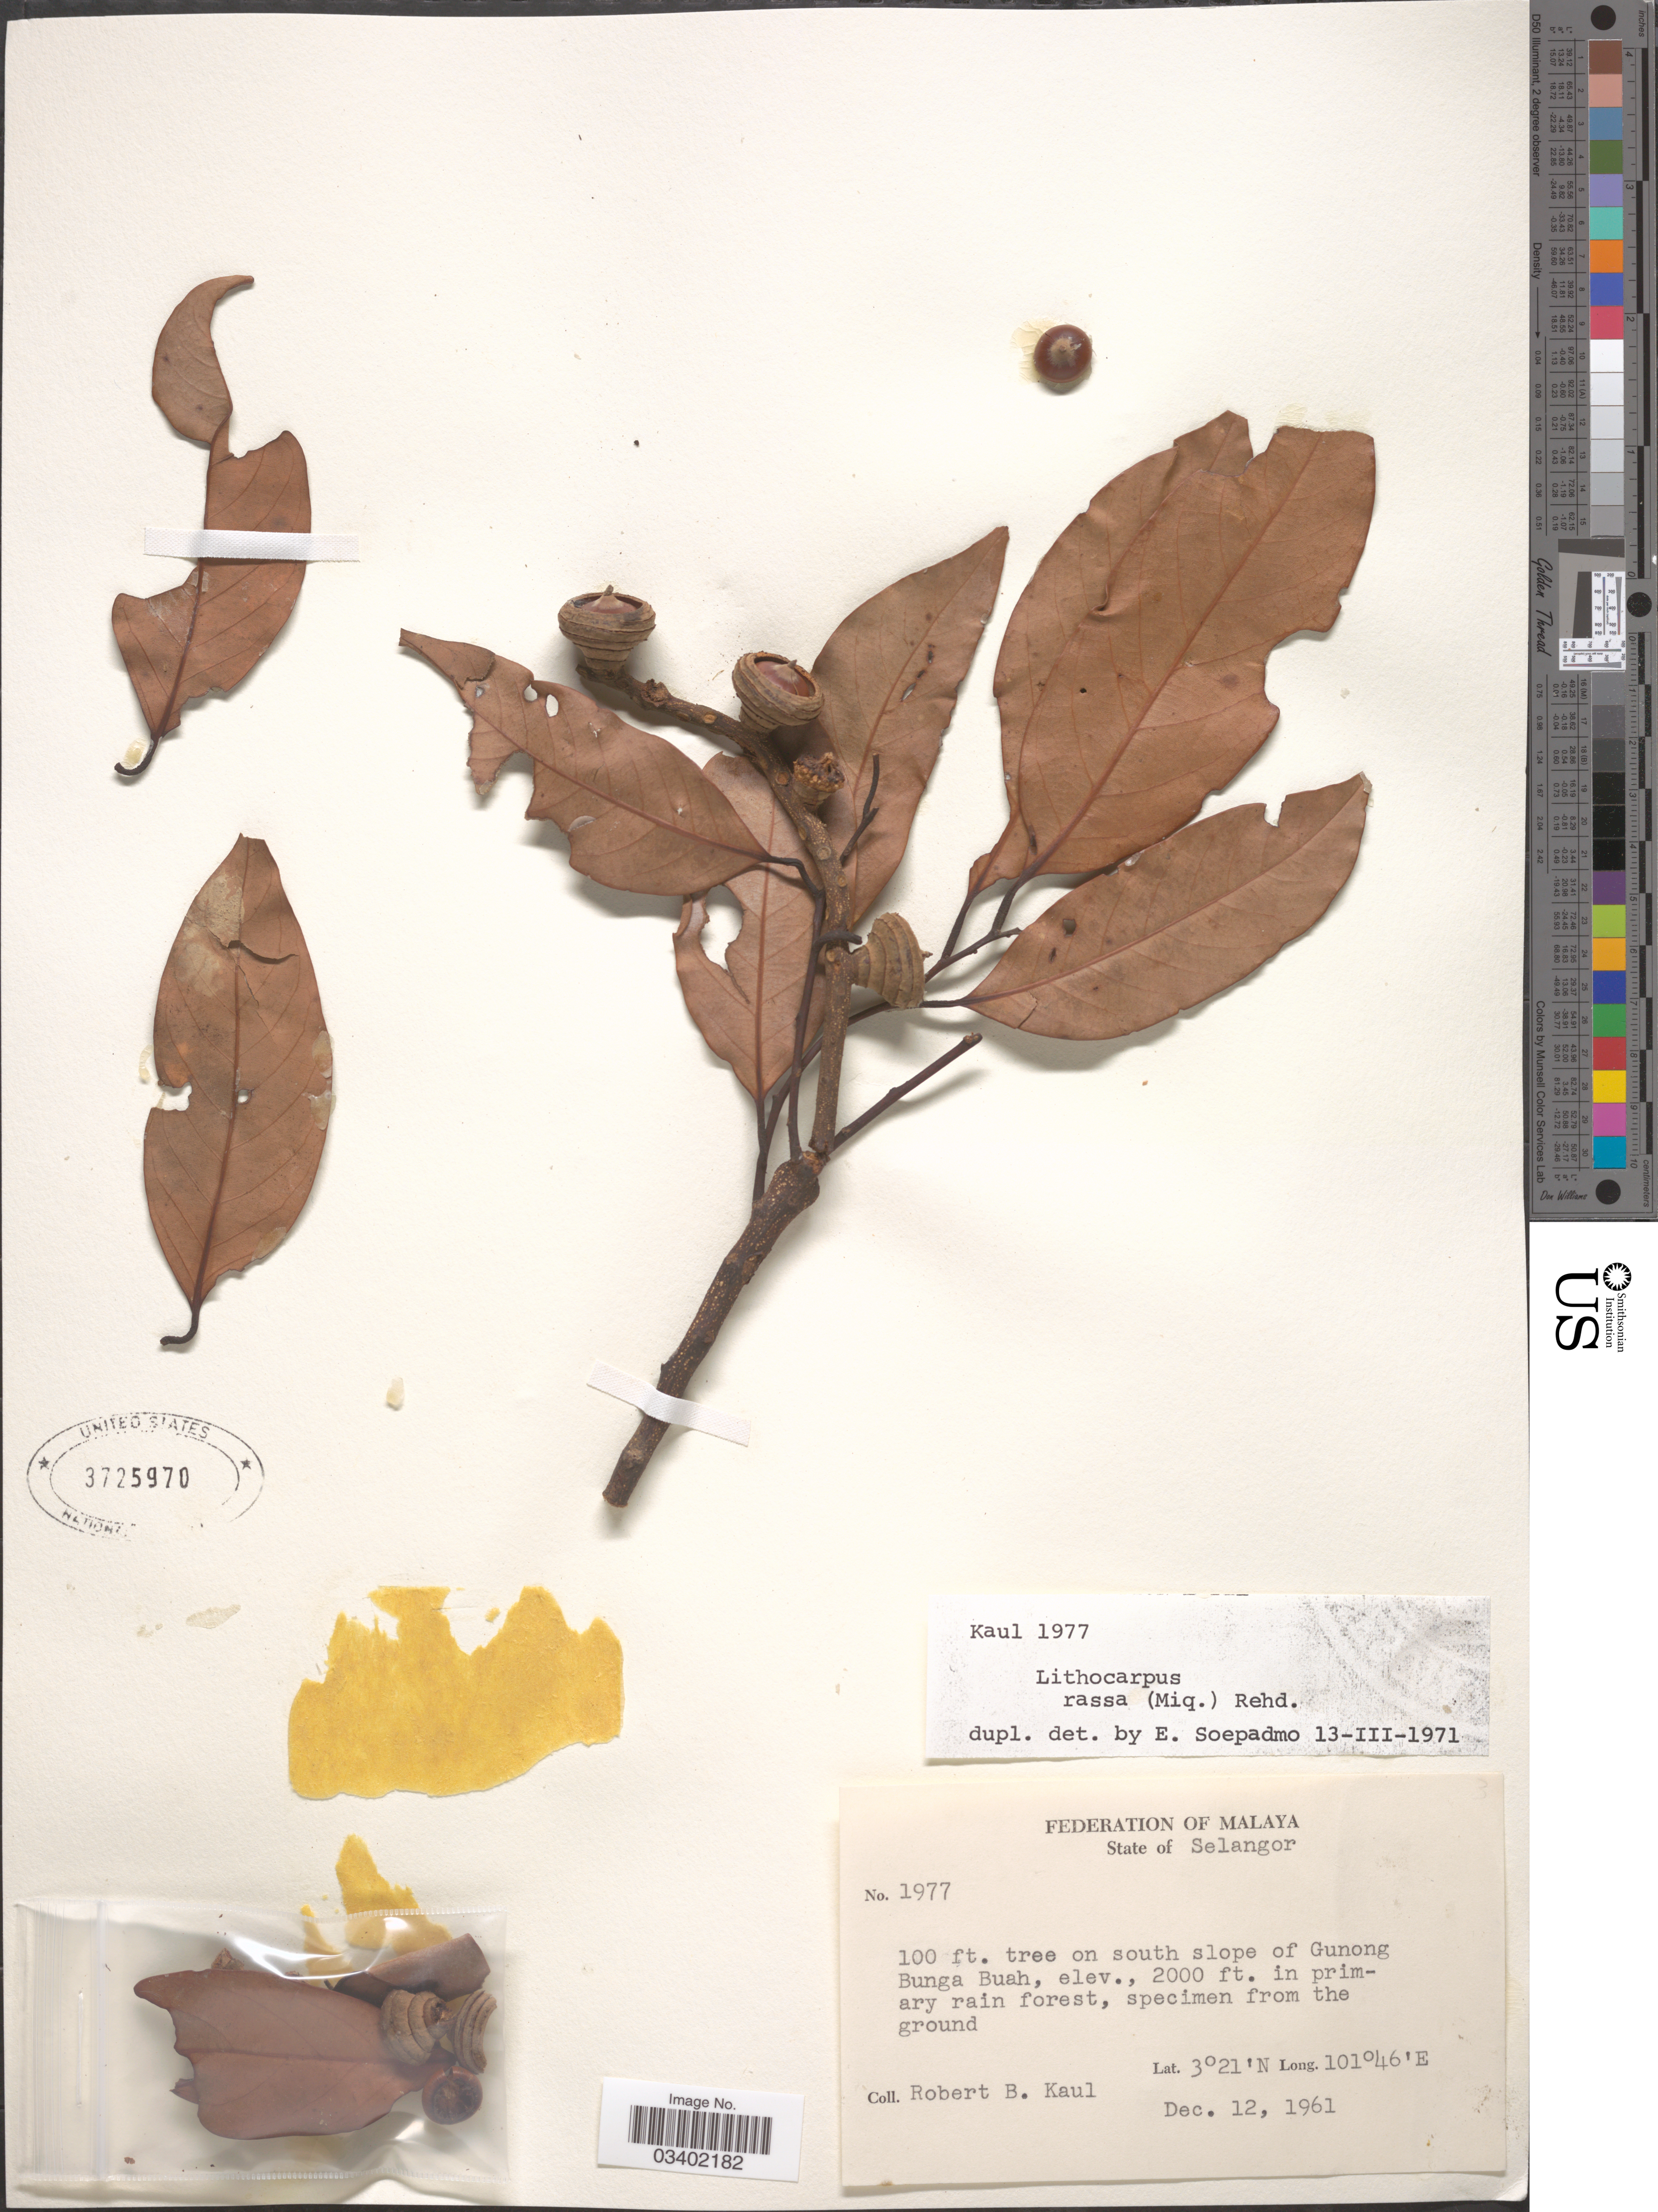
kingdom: Plantae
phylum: Tracheophyta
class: Magnoliopsida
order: Fagales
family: Fagaceae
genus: Lithocarpus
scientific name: Lithocarpus rassa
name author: (Miq.) Rehder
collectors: R. Kaul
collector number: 1977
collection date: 1961-12-12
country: Malaysia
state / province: Selangor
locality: Federation of Malaya. On south slope of Gunong Bunga Buah.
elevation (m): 610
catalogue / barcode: US 3725970